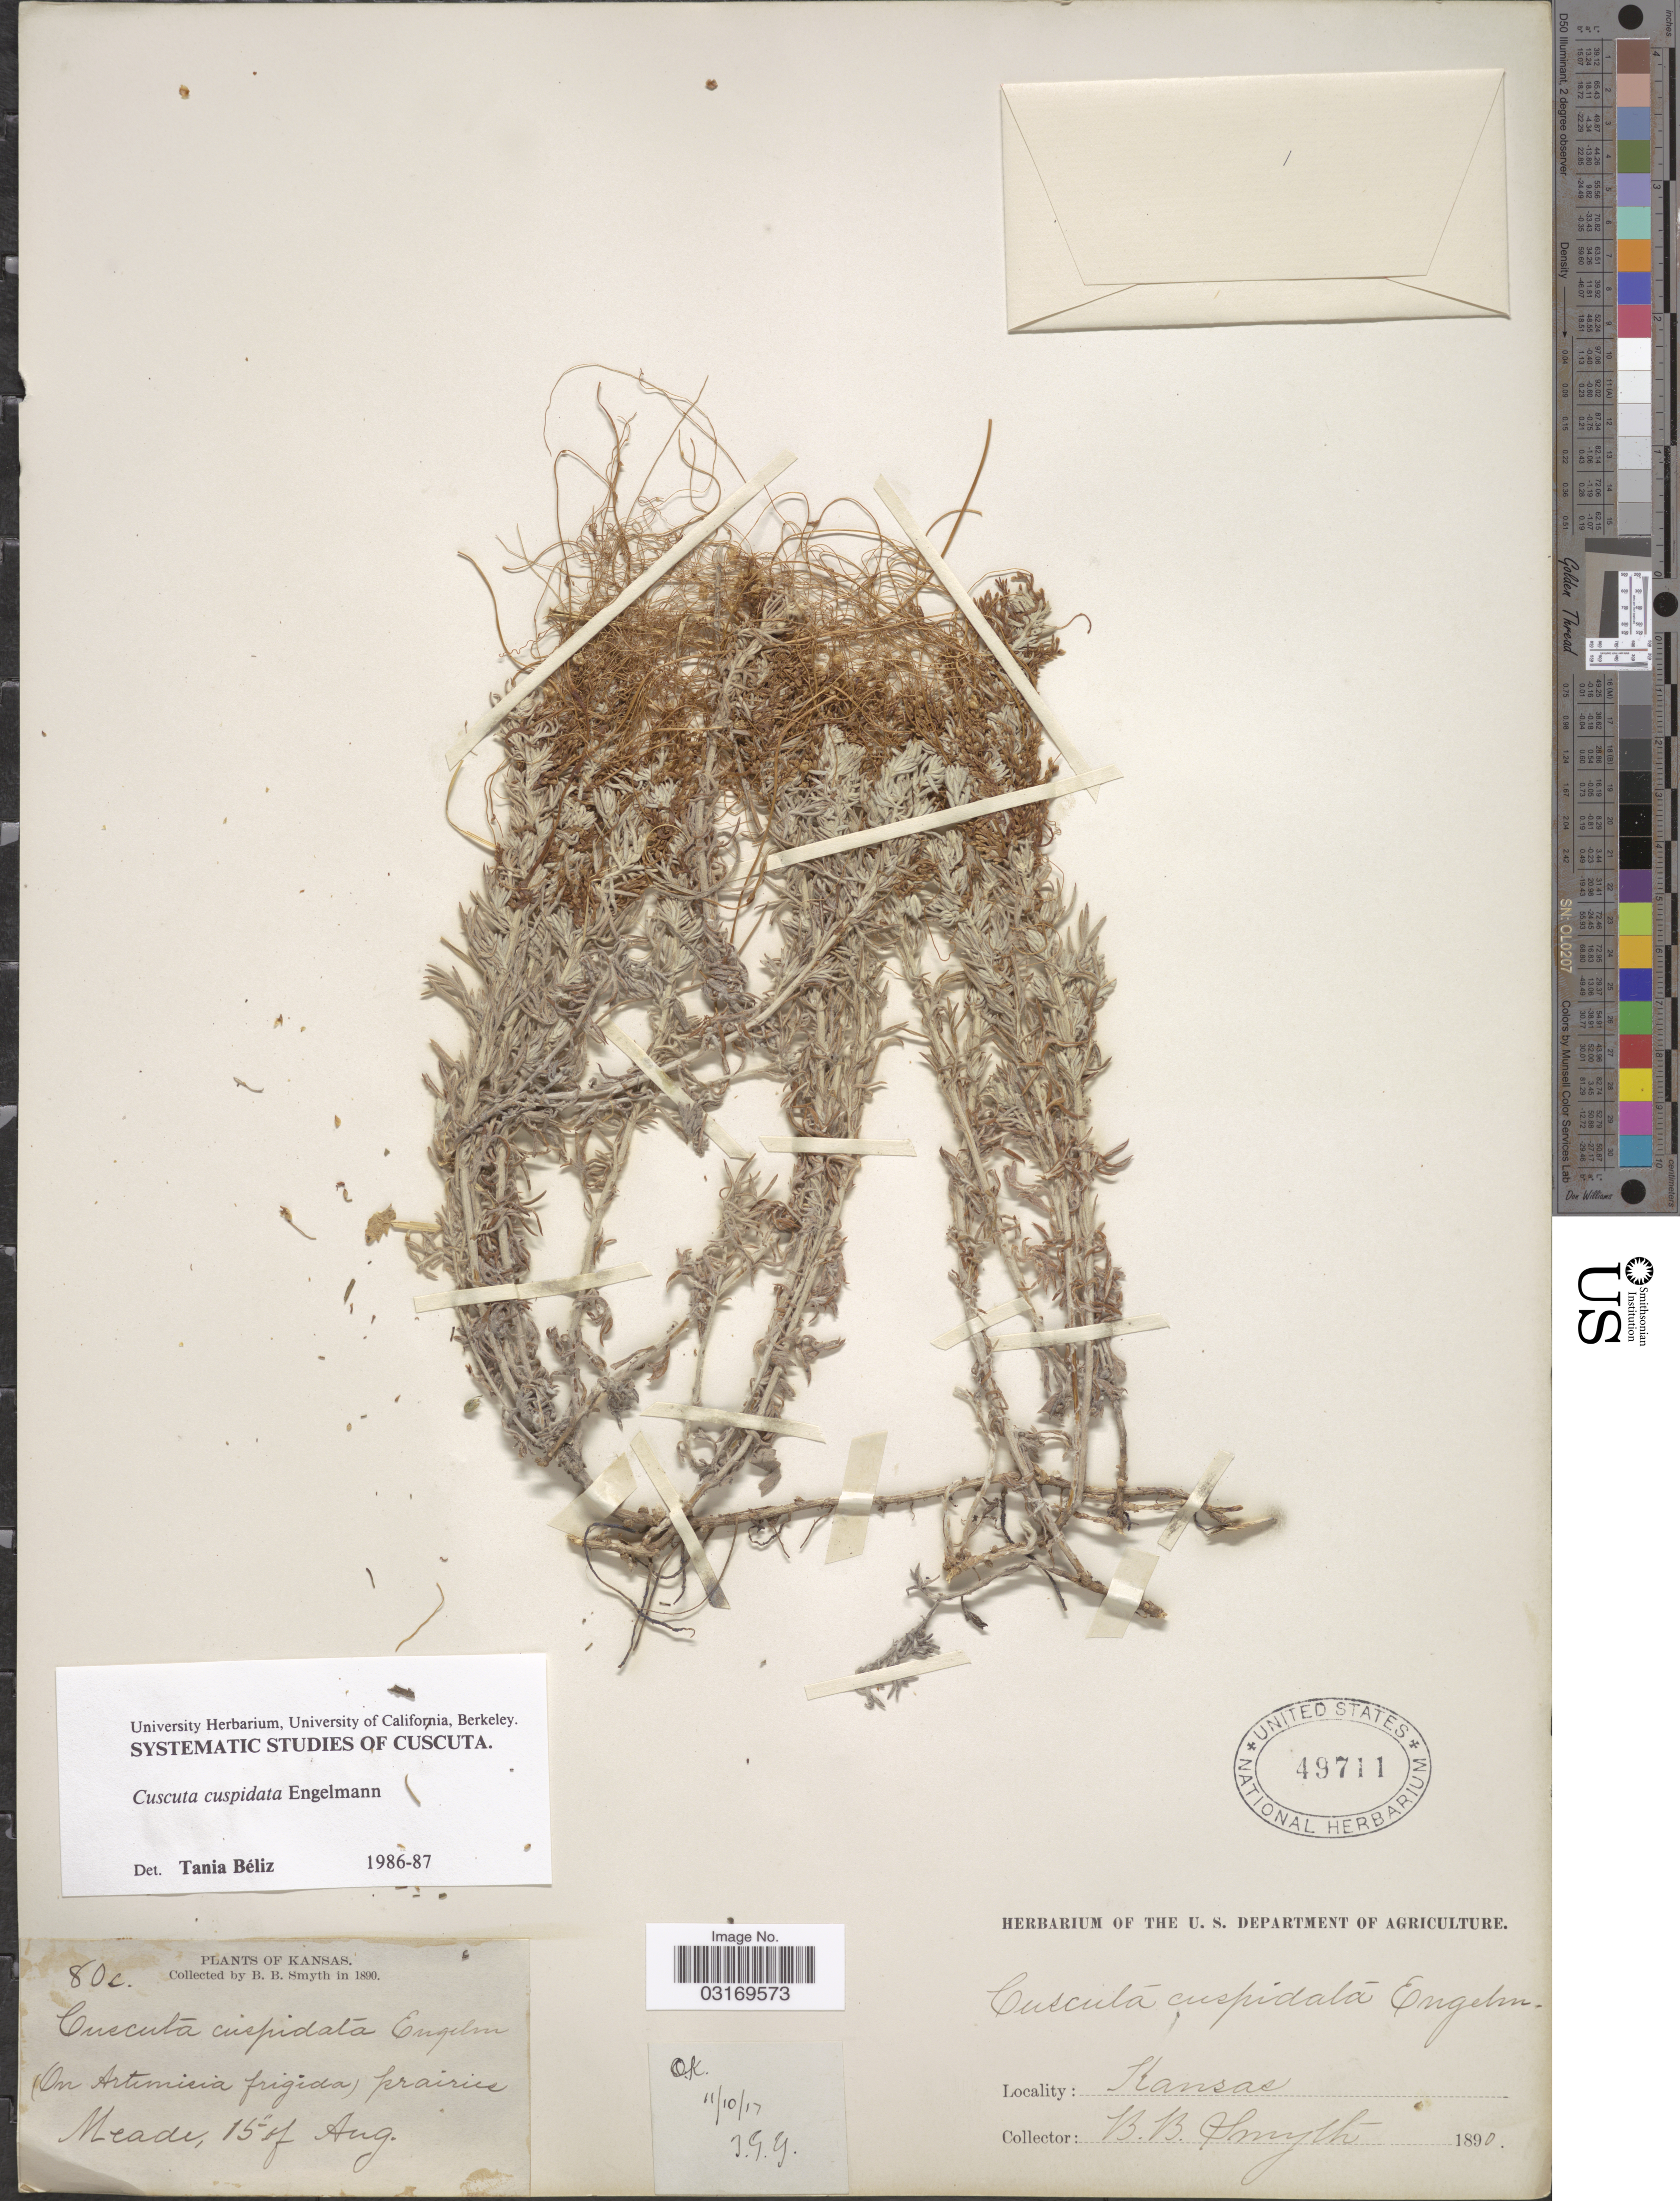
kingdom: Plantae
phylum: Tracheophyta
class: Magnoliopsida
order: Solanales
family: Convolvulaceae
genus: Cuscuta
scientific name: Cuscuta cuspidata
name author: Engelm.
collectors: B. Smyth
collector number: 80c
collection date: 1890-08-15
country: United States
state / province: Kansas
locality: Meade.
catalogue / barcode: US 49711